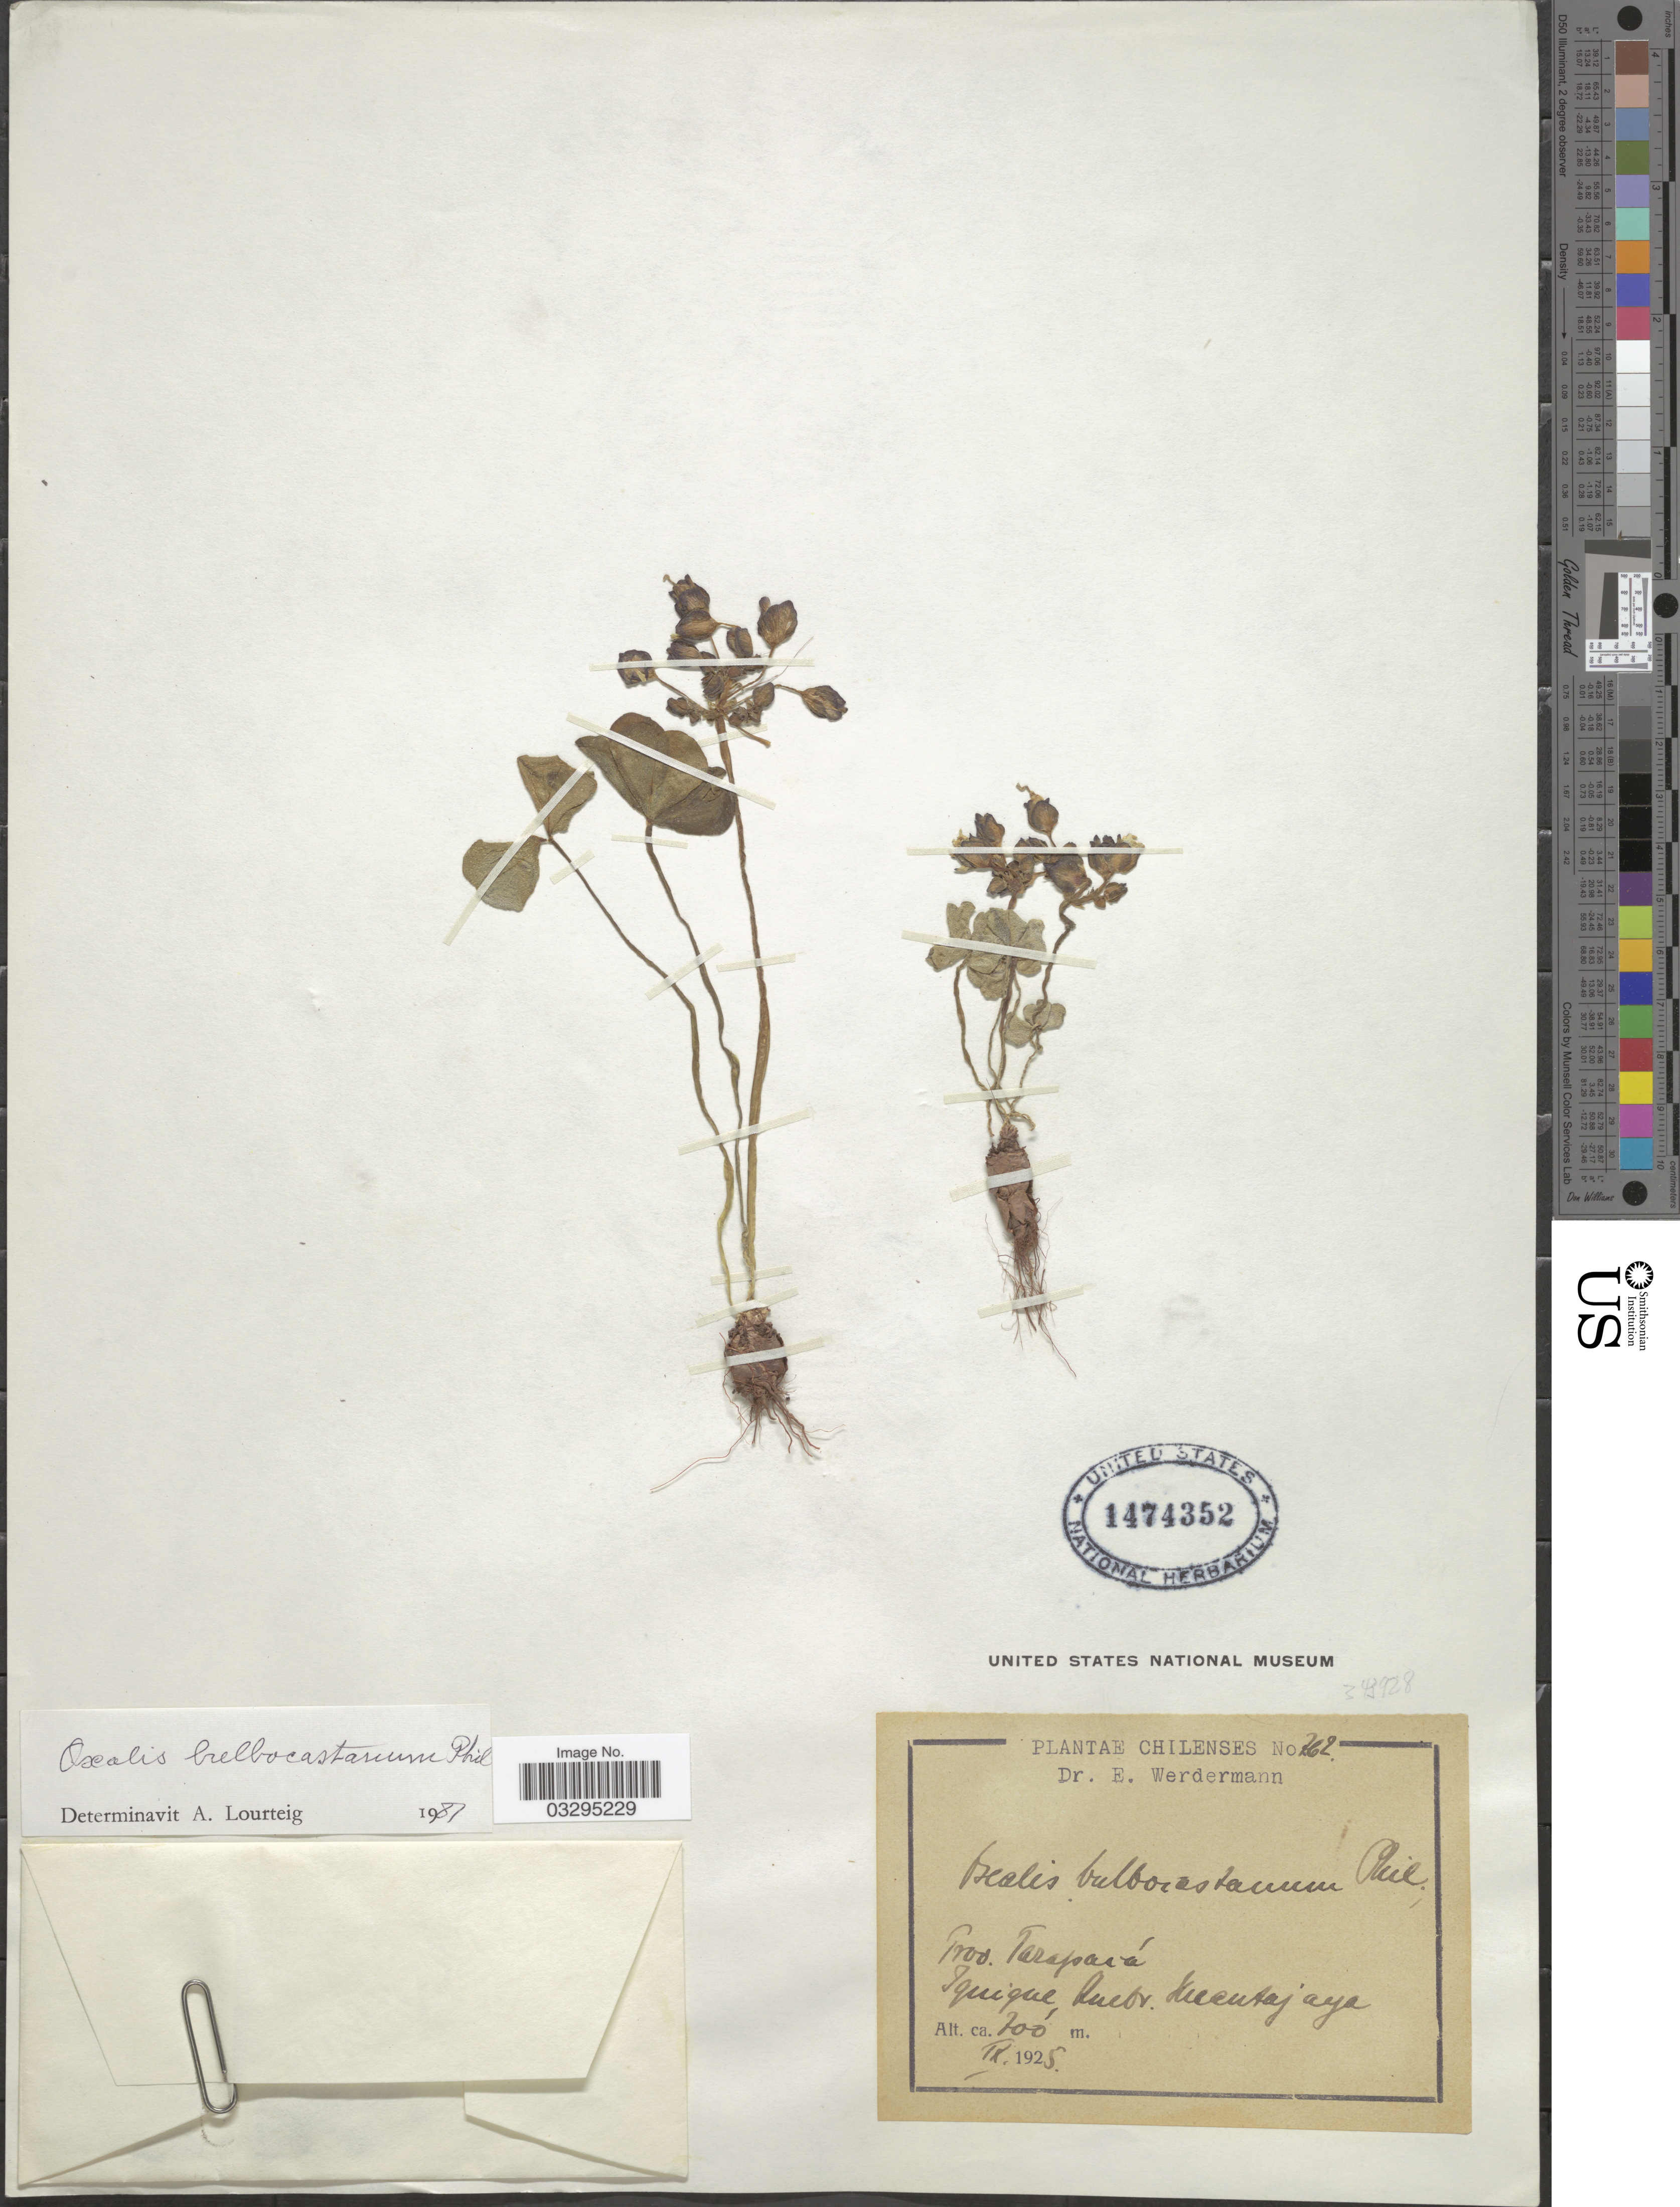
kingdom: Plantae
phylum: Tracheophyta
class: Magnoliopsida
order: Oxalidales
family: Oxalidaceae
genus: Oxalis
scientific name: Oxalis bulbocastanum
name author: Phil.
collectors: E. Werdermann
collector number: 762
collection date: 1925-09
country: Chile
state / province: Tarapacá (I)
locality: Iquique, Quebr. Huantajaya.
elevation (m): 700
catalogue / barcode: US 1474352